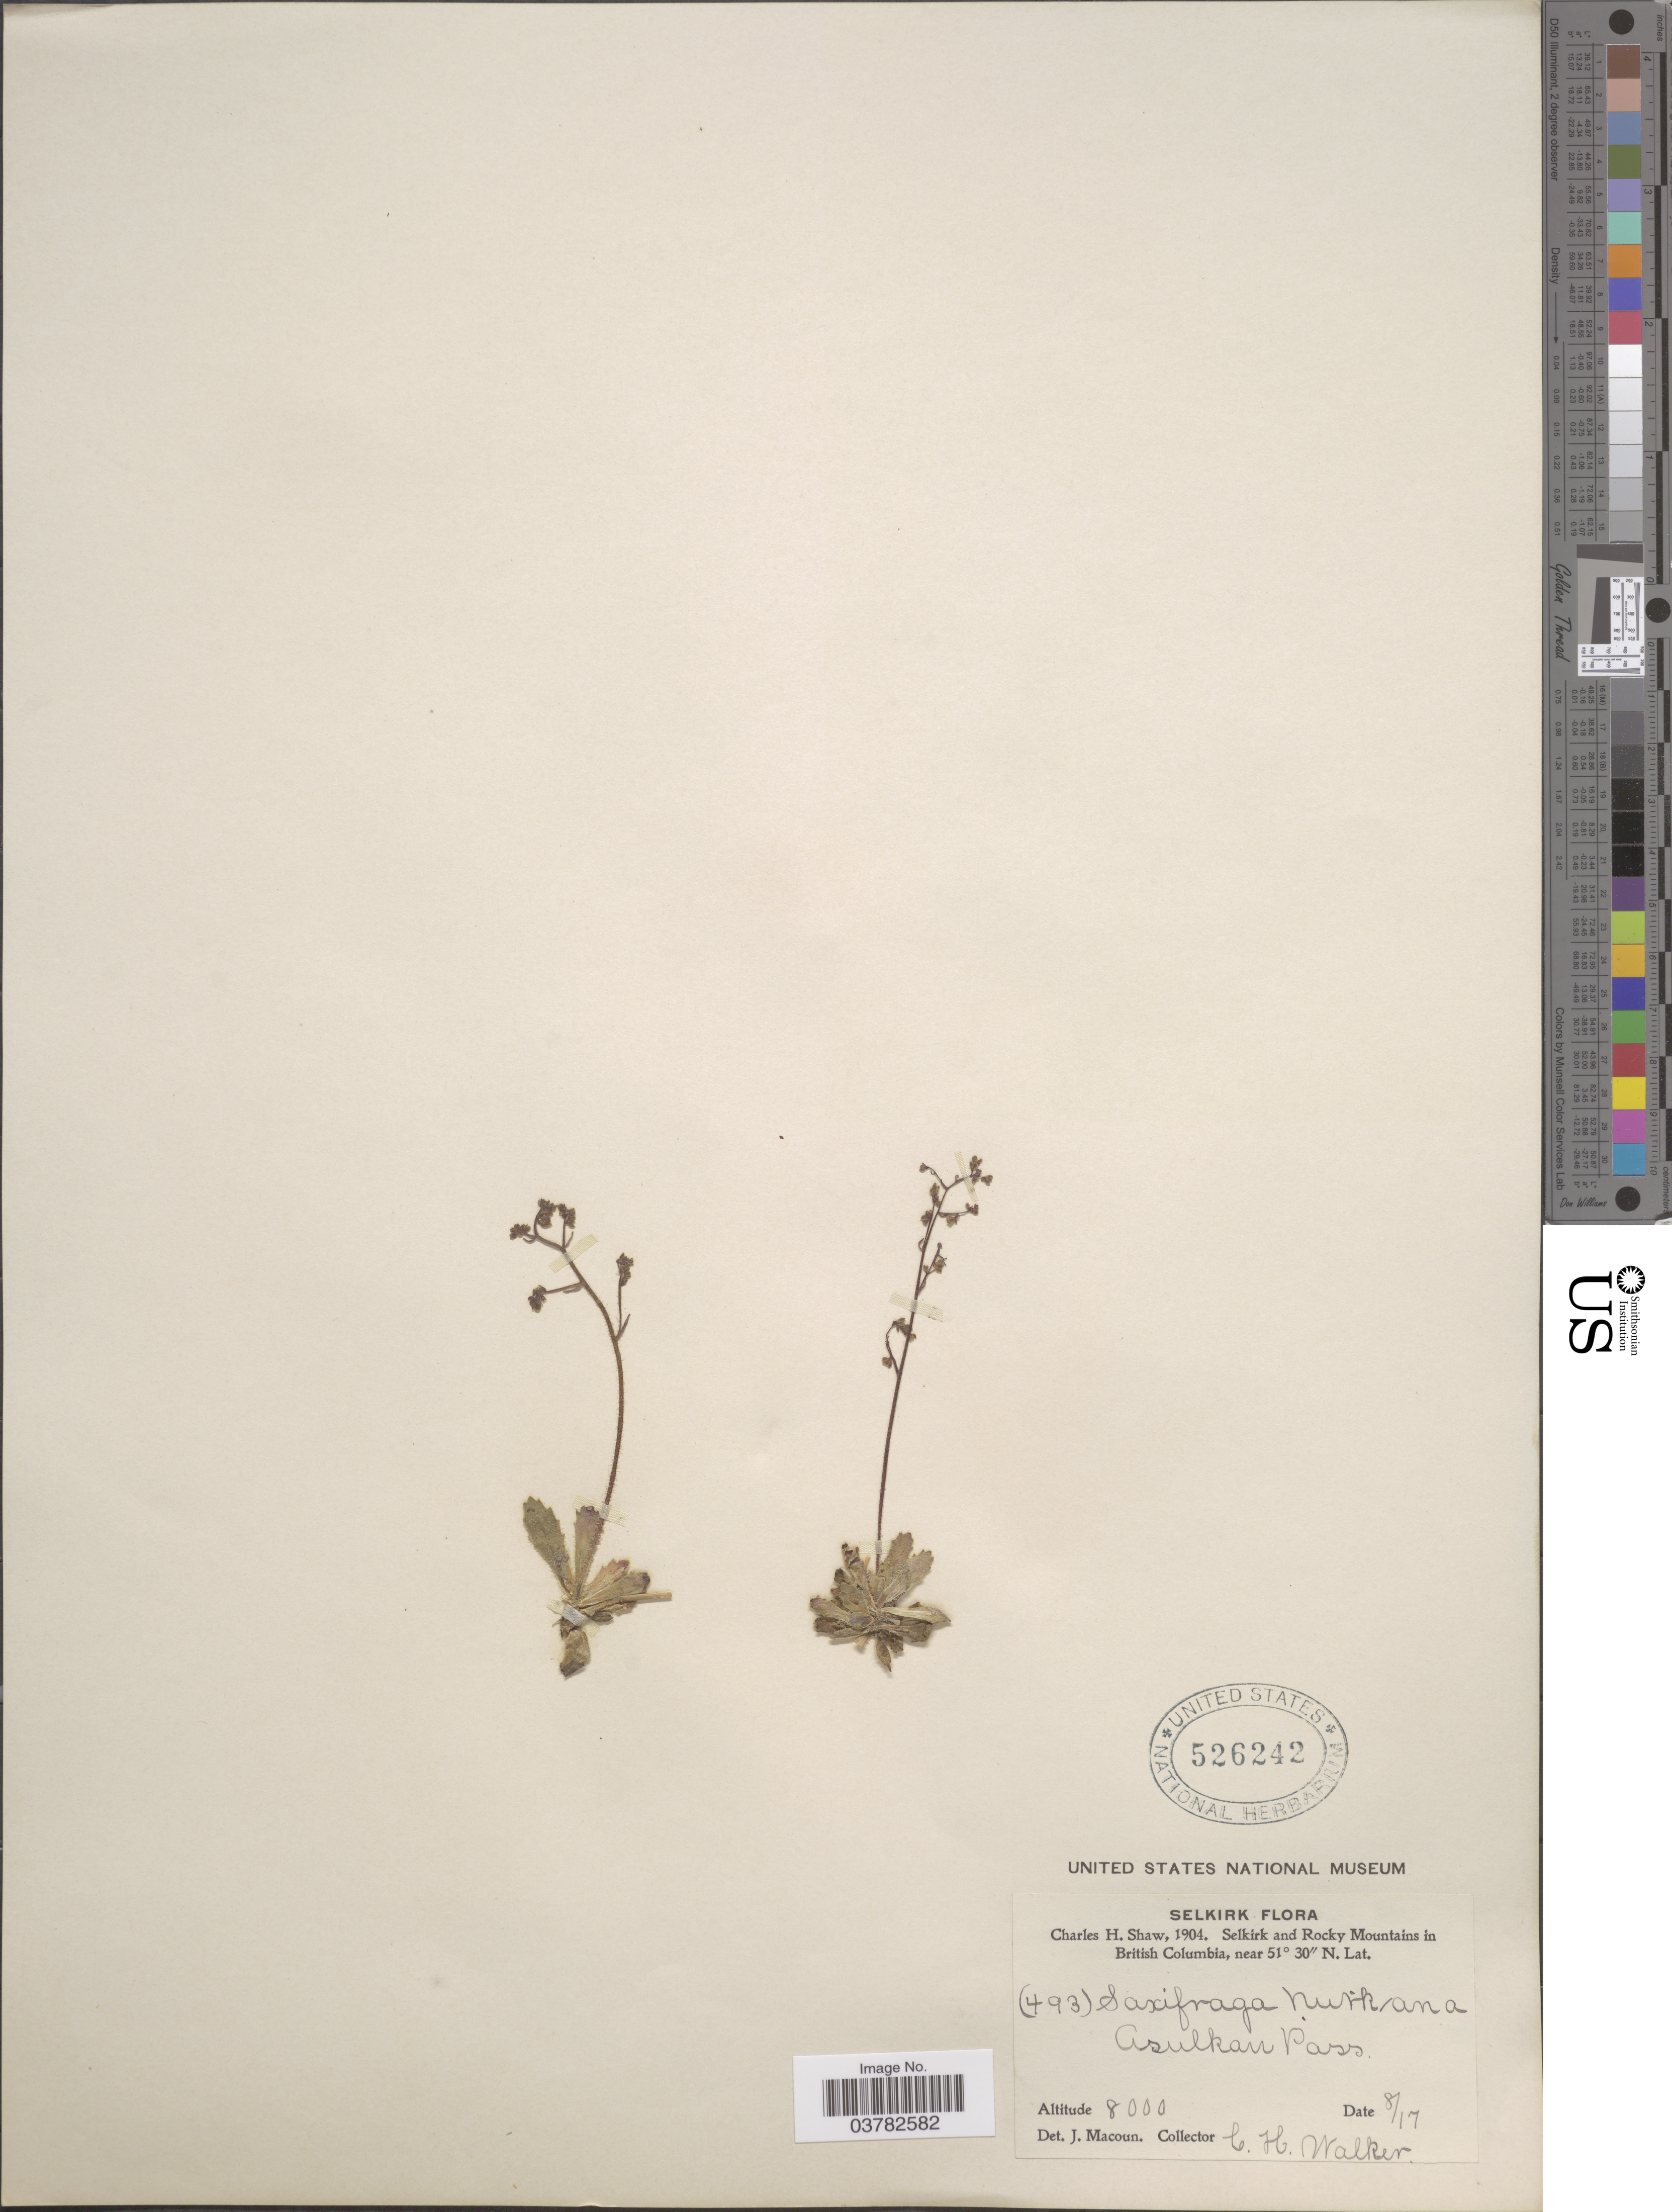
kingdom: Plantae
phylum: Tracheophyta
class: Magnoliopsida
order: Saxifragales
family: Saxifragaceae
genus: Micranthes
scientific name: Micranthes stellaris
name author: (L.) Galasso et al.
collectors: C. Walker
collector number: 493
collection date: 1904-08-17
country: Canada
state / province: British Columbia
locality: Selkirk. Selkirk and Rocky Mountains in British Columbia. Asulkan Pass.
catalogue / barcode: US 526242